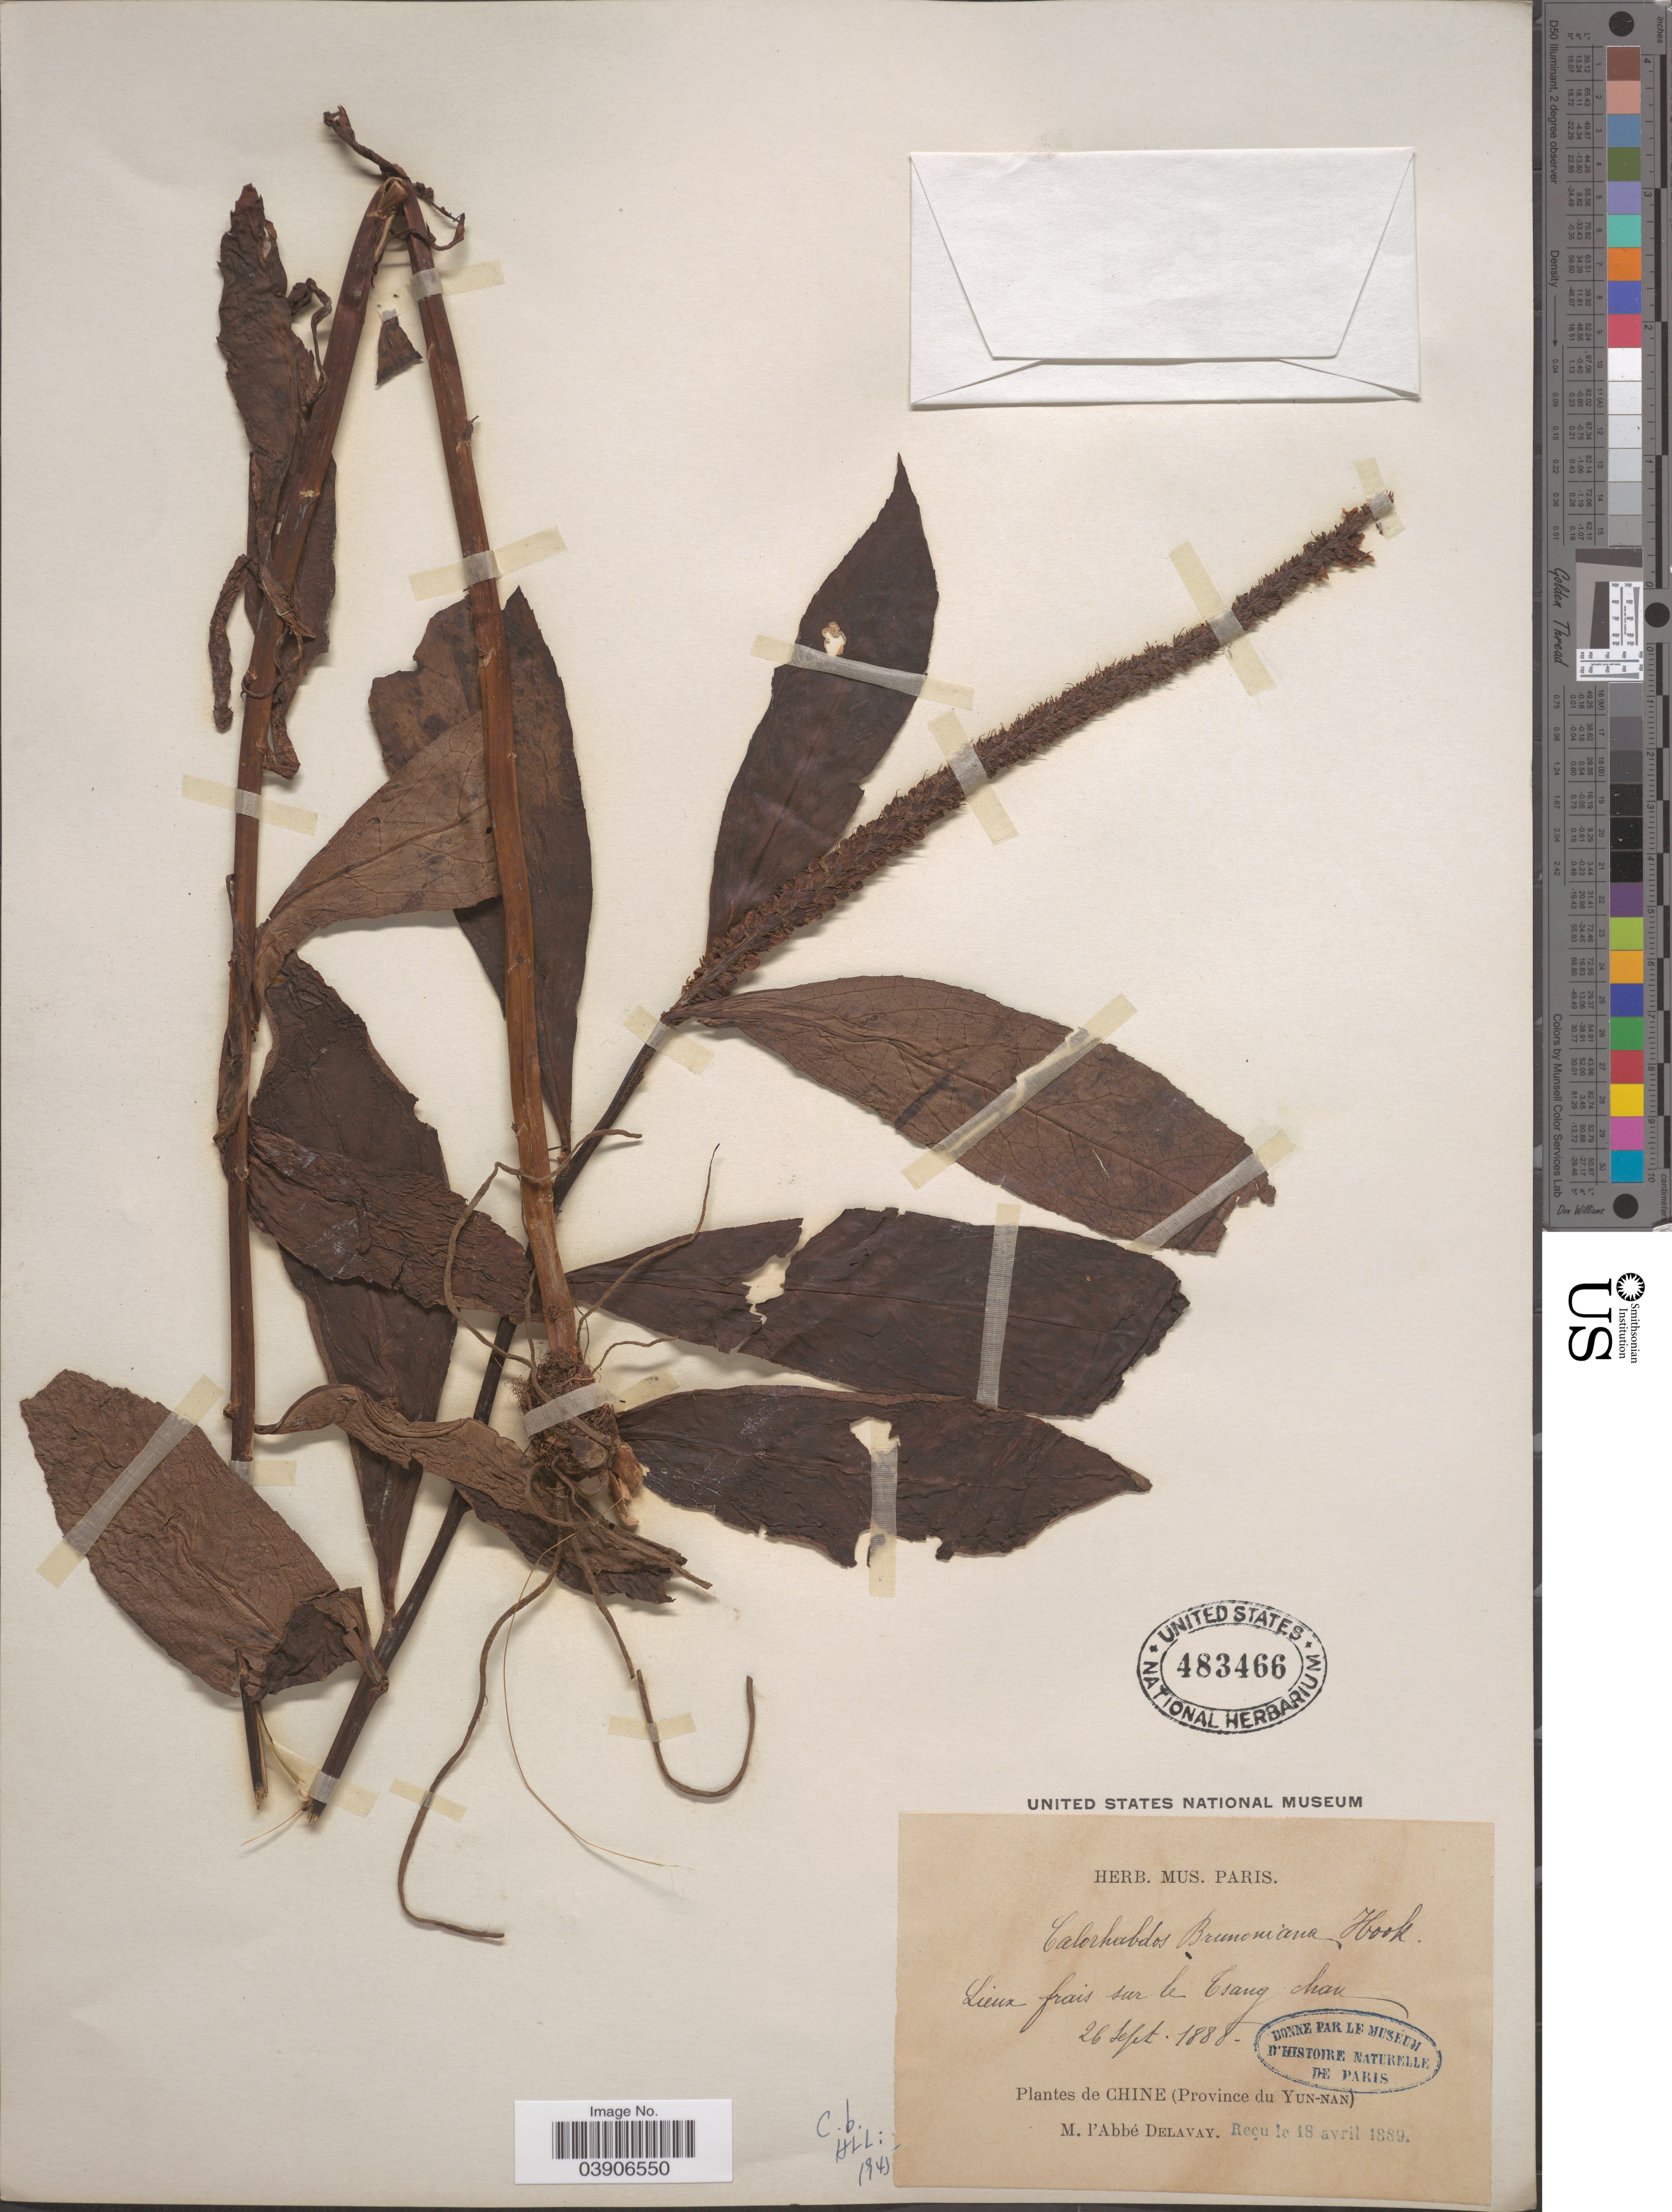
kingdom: Plantae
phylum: Tracheophyta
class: Magnoliopsida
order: Lamiales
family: Plantaginaceae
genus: Calorhabdos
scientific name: Calorhabdos brunoniana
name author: Benth.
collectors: P. Delavay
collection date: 1888-09-26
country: China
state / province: Yunnan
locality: Lieux frais sur le Tsang chan.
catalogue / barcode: US 483466